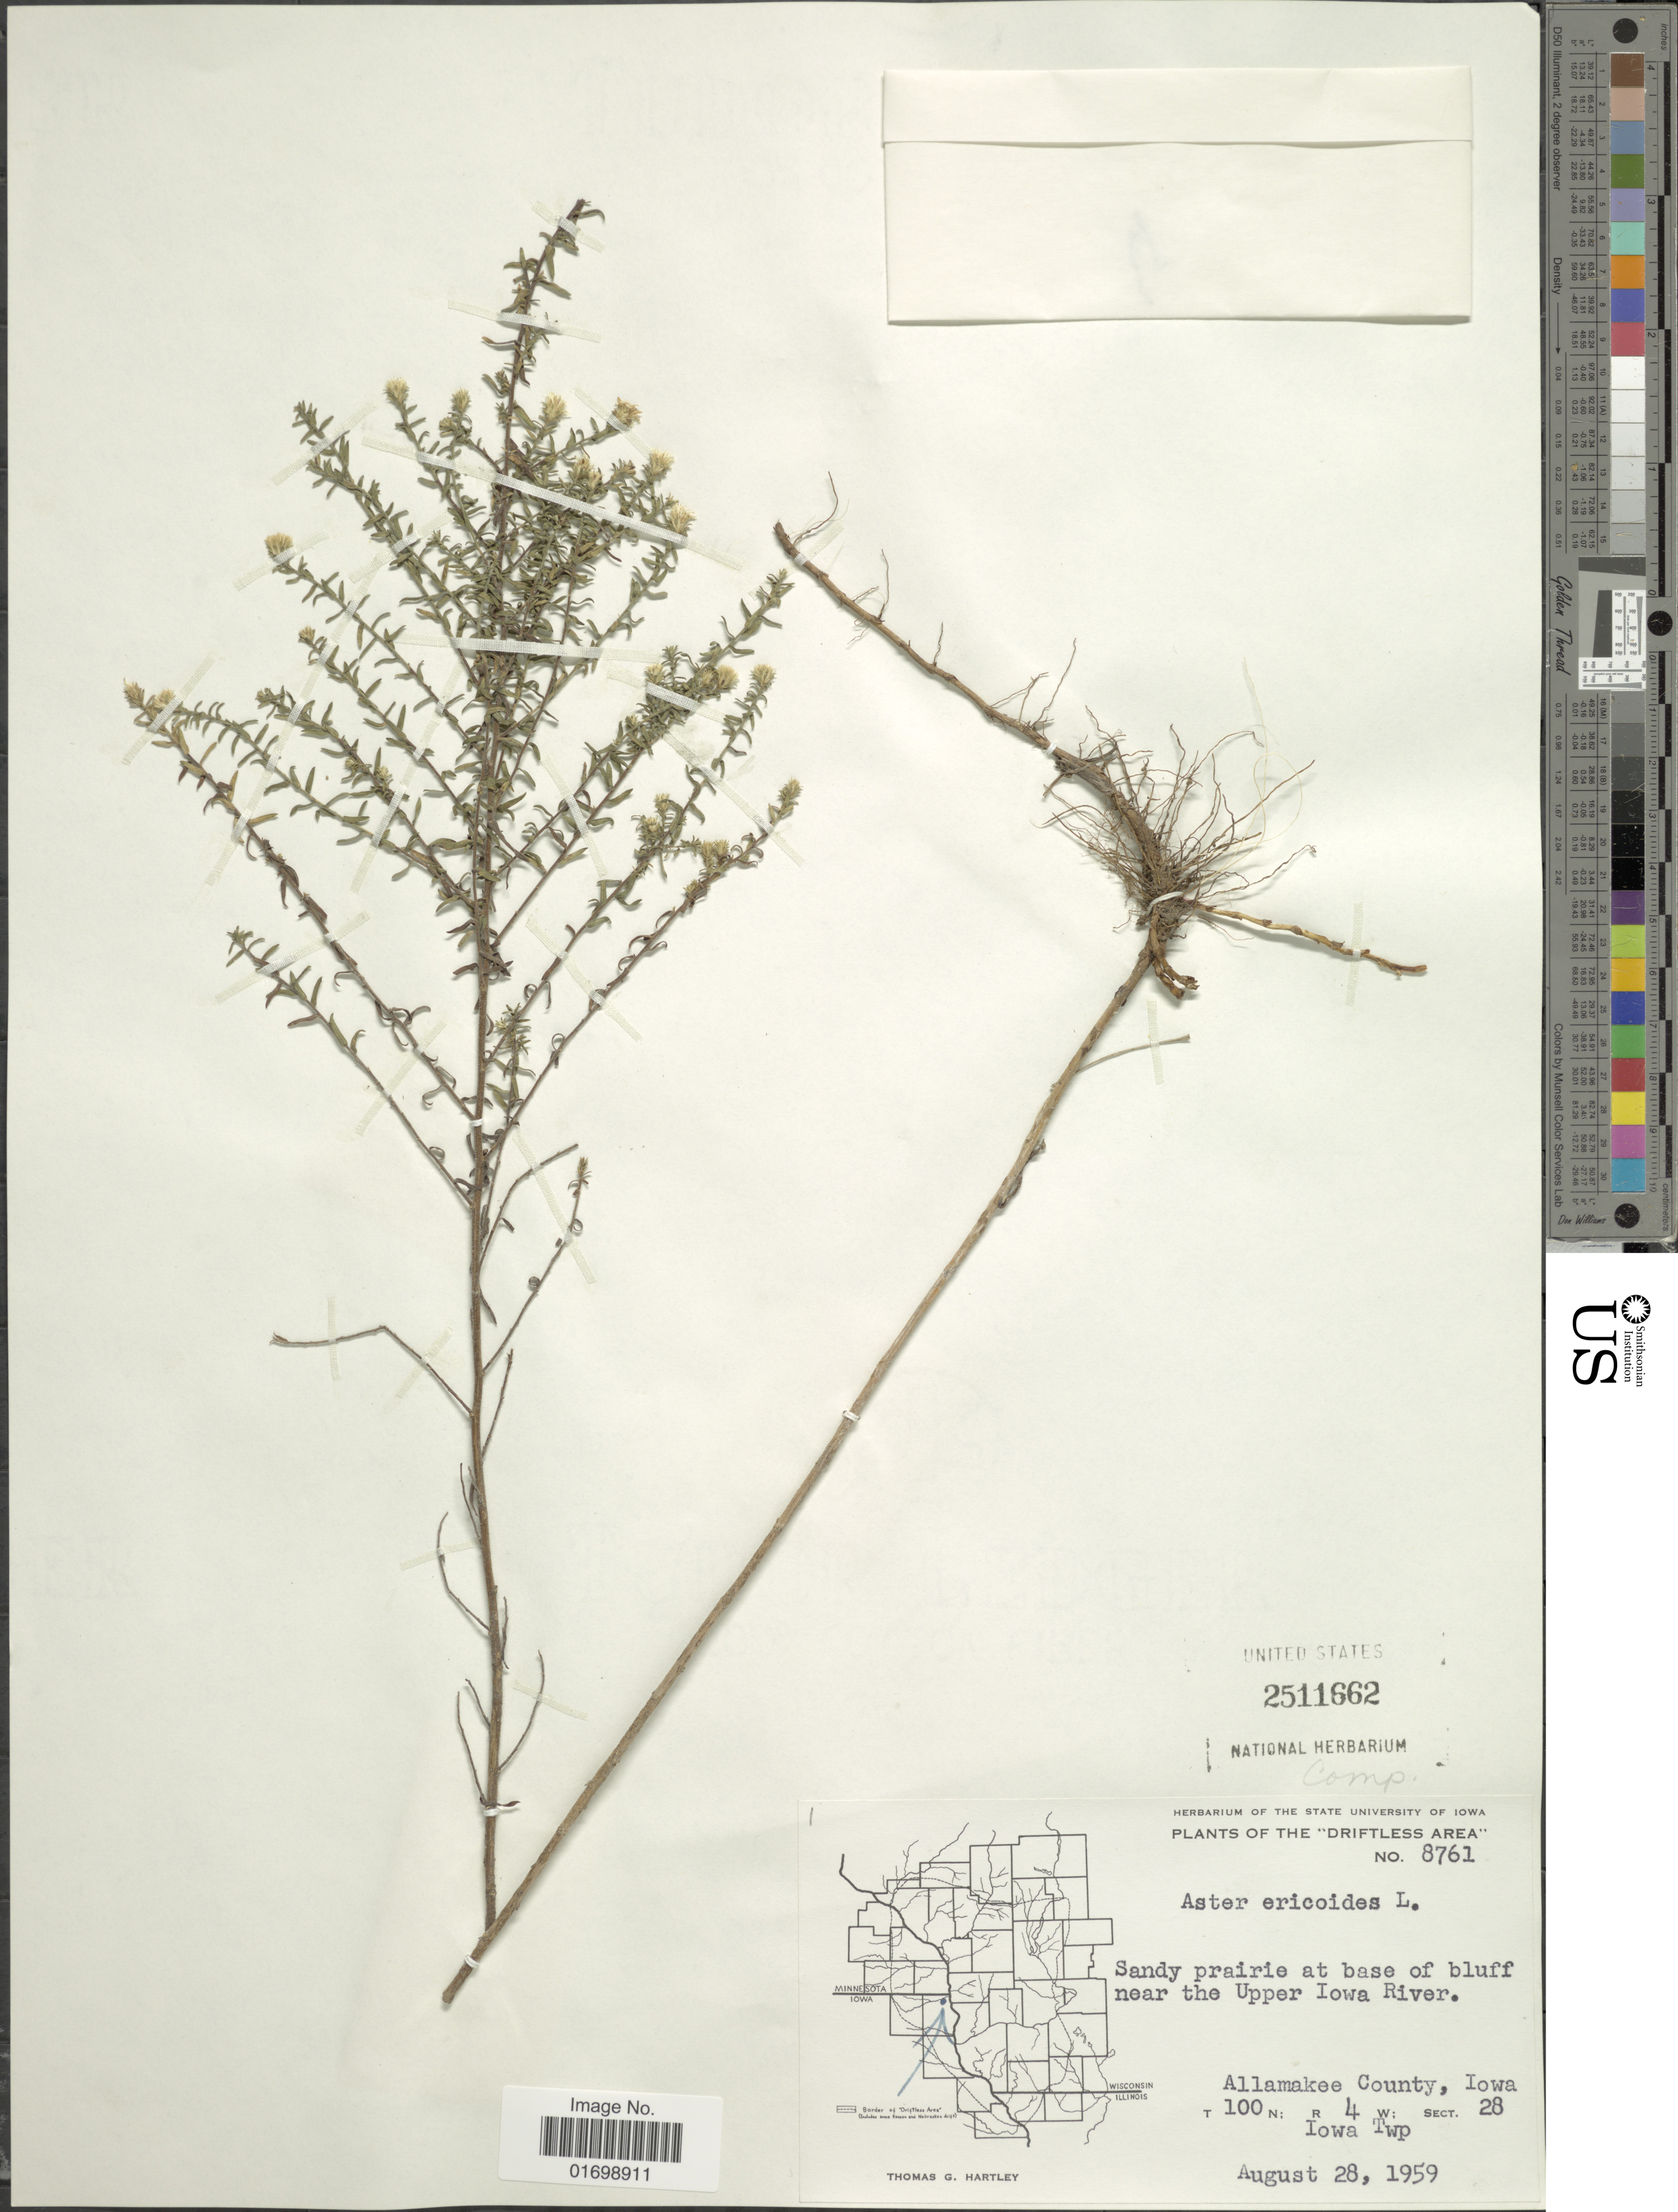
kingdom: Plantae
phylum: Tracheophyta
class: Magnoliopsida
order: Asterales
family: Asteraceae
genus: Symphyotrichum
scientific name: Symphyotrichum ericoides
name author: (L.) G.L. Nesom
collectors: T. G. Hartley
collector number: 8761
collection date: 1959-08-28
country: United States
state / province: Iowa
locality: The "Driftless Area"sandy prairie at base of bluff near the Upper Iowa River, Allamakee County, T 100N: R 4W: Secr. 28, Iowa Twp.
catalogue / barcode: US 2511662